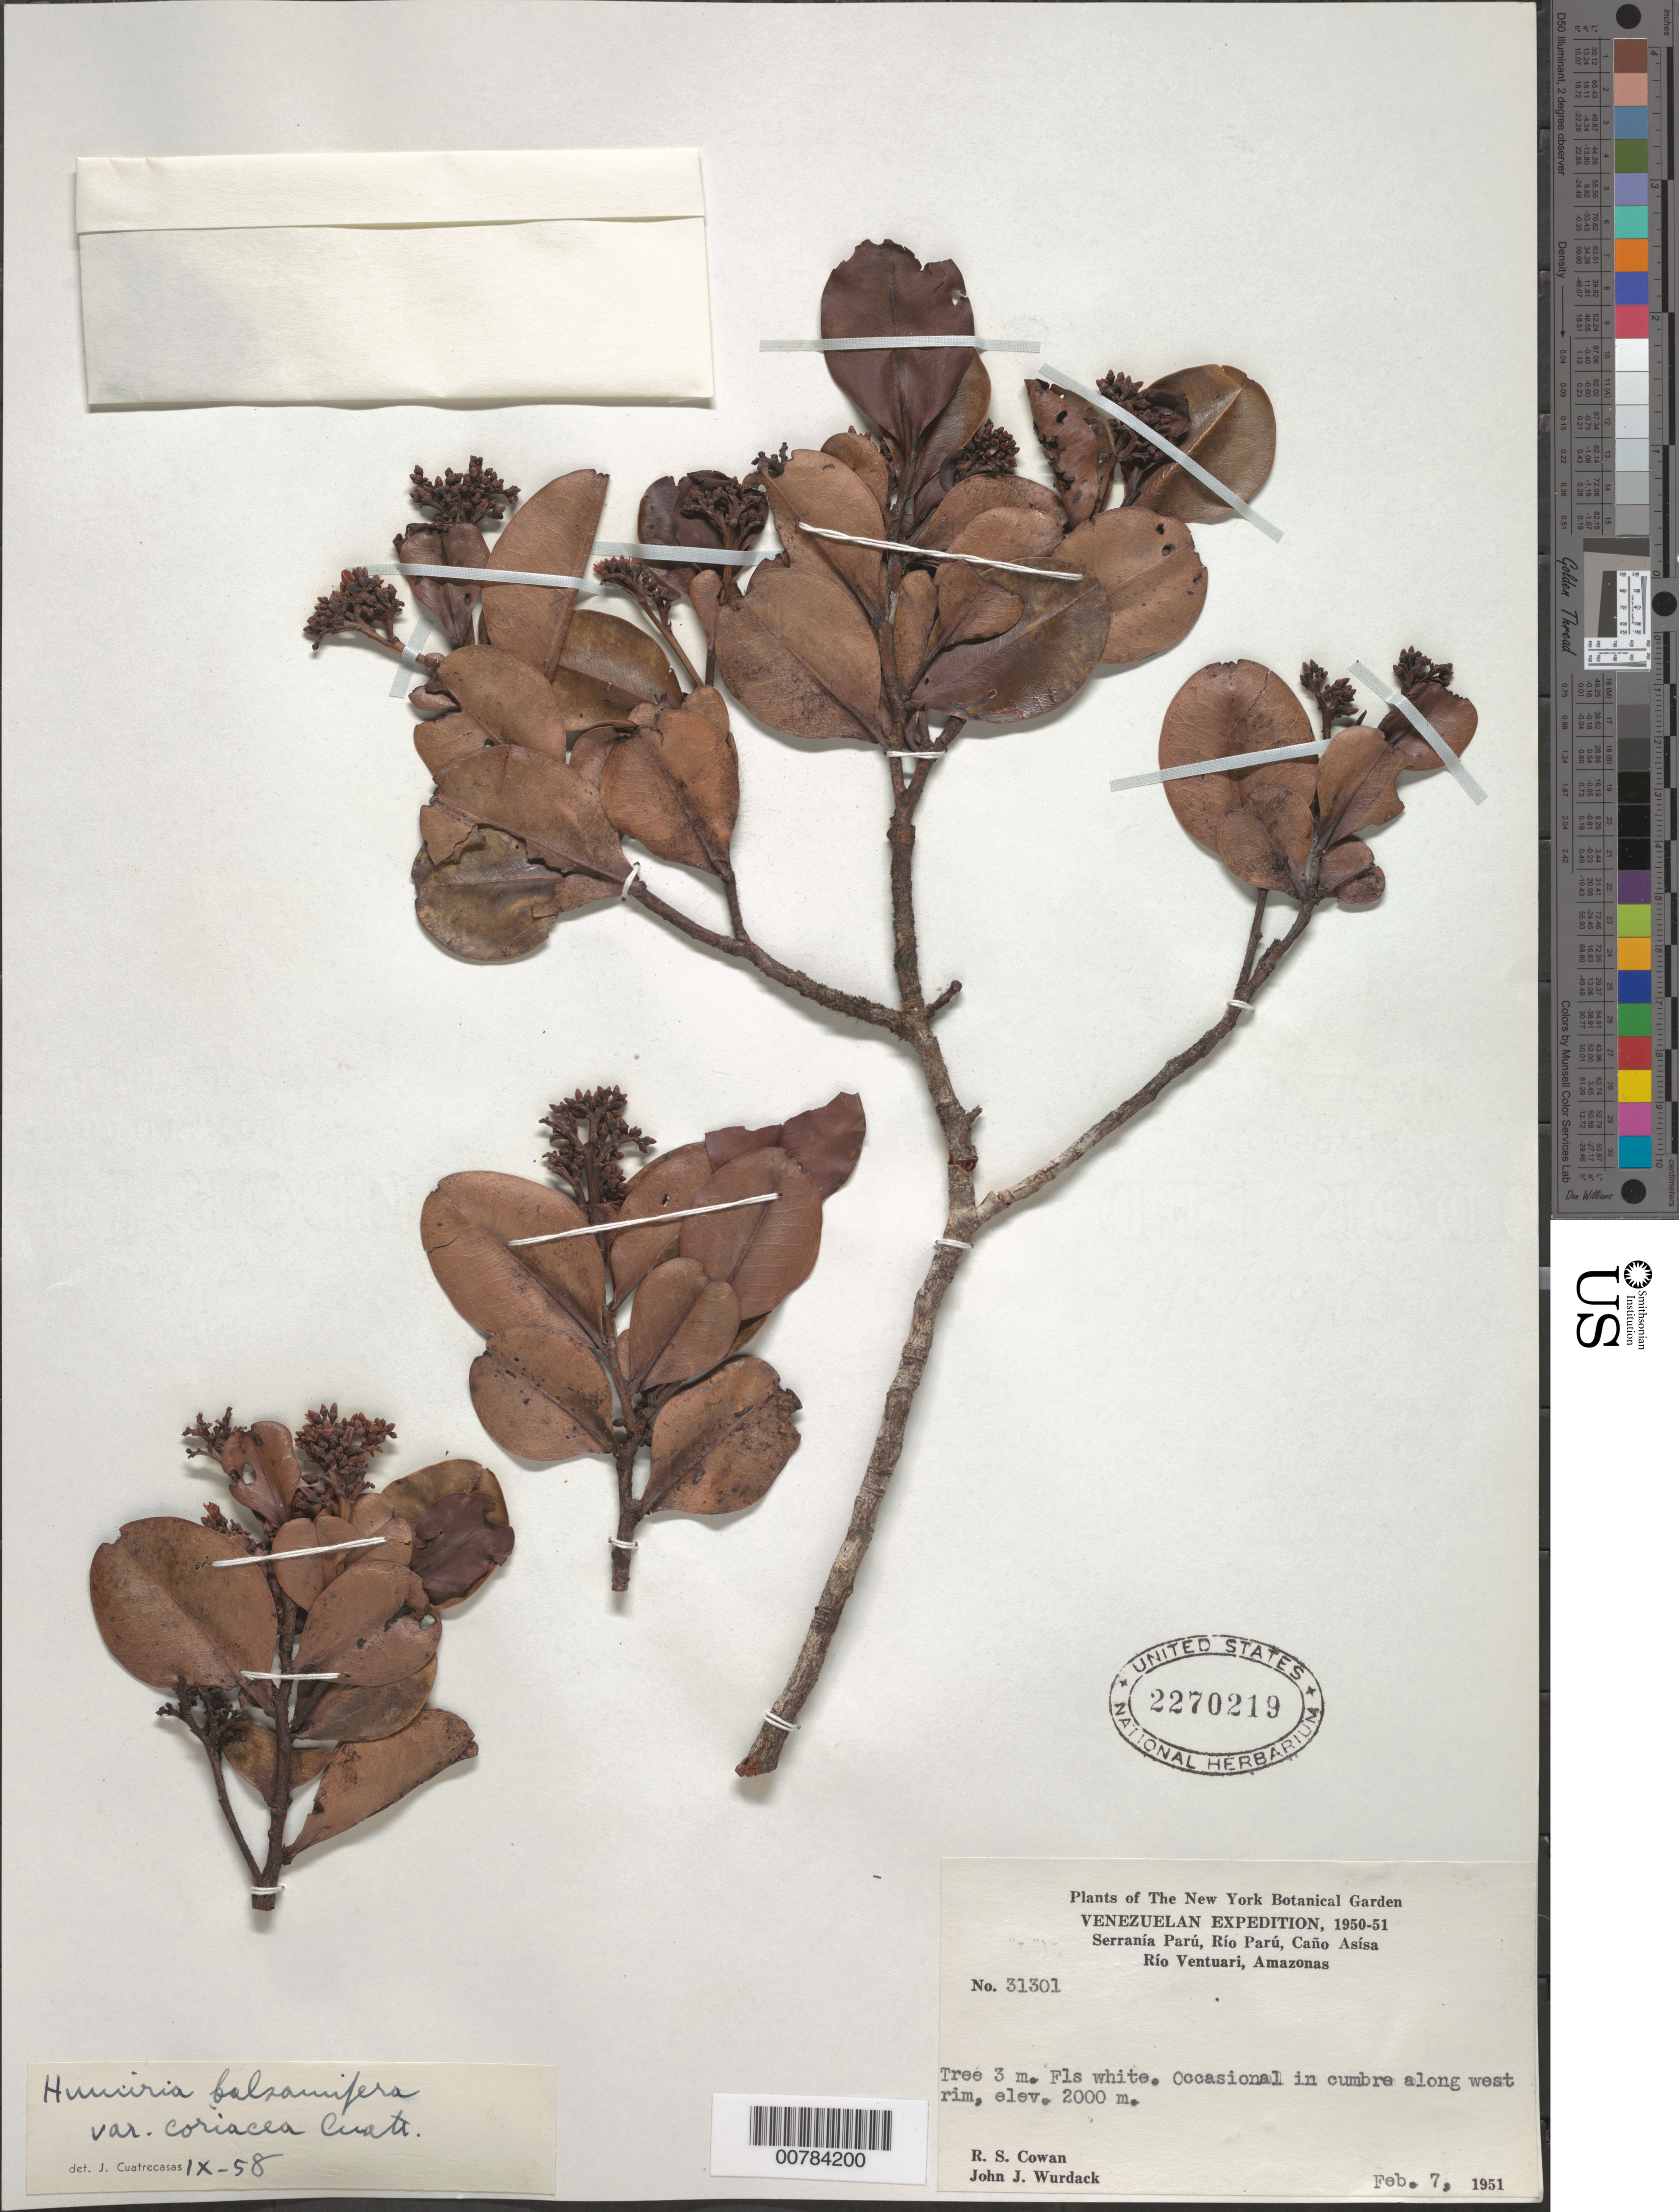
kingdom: Plantae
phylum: Tracheophyta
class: Magnoliopsida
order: Malpighiales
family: Humiriaceae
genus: Humiria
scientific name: Humiria balsamifera var. coriacea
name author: Cuatrec.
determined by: Cuatrecasas, J.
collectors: R. S. Cowan & J. J. Wurdack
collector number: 31301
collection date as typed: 7-Feb-51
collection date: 1951-02-07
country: Venezuela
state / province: Amazonas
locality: Serranía Parú, Río Parú, Caño Asísa, Río Ventuari, West Rim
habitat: Cumbre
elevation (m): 2000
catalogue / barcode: US 2270219